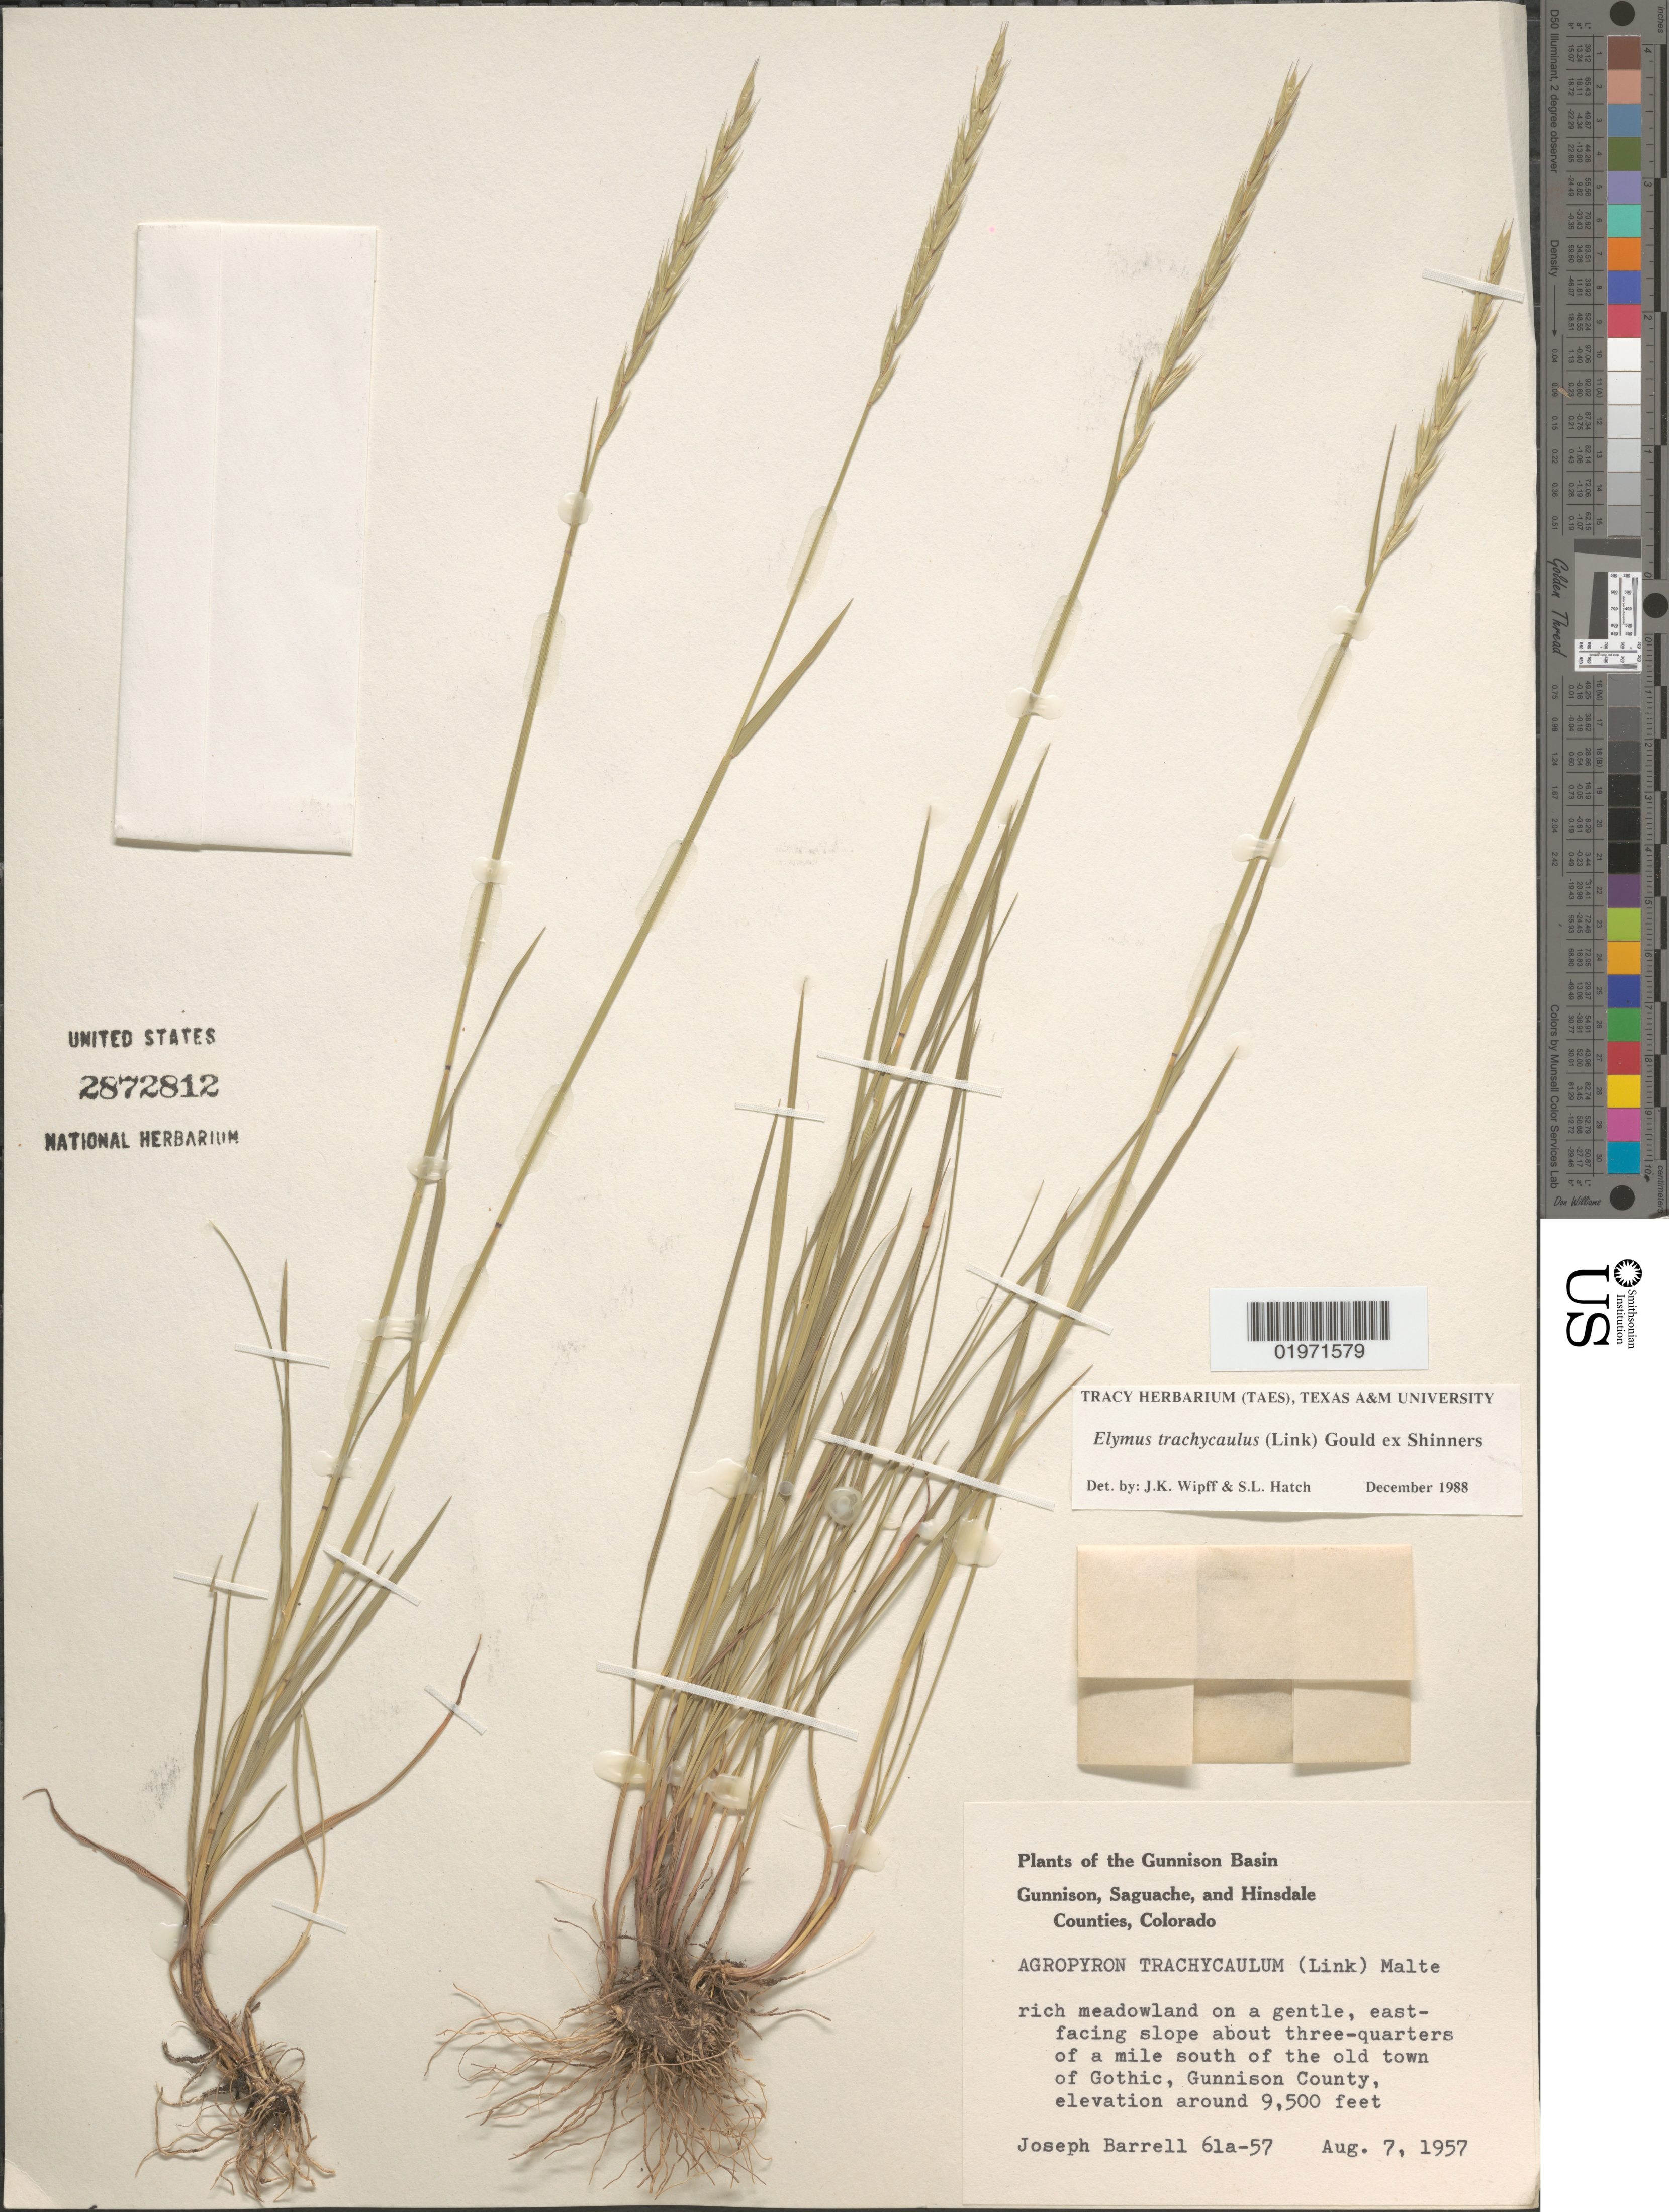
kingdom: Plantae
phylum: Tracheophyta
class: Liliopsida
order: Poales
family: Poaceae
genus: Elymus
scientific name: Elymus trachycaulus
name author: (Link) Gould ex Shinners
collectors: J. Barrell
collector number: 61a-57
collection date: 1957-08-07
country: United States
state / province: Colorado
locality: The Gunnison Basin. East-facing slope about three-quarters of a mile south of the old town of Gothic, Gunnison County.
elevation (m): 2896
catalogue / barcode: US 2872812